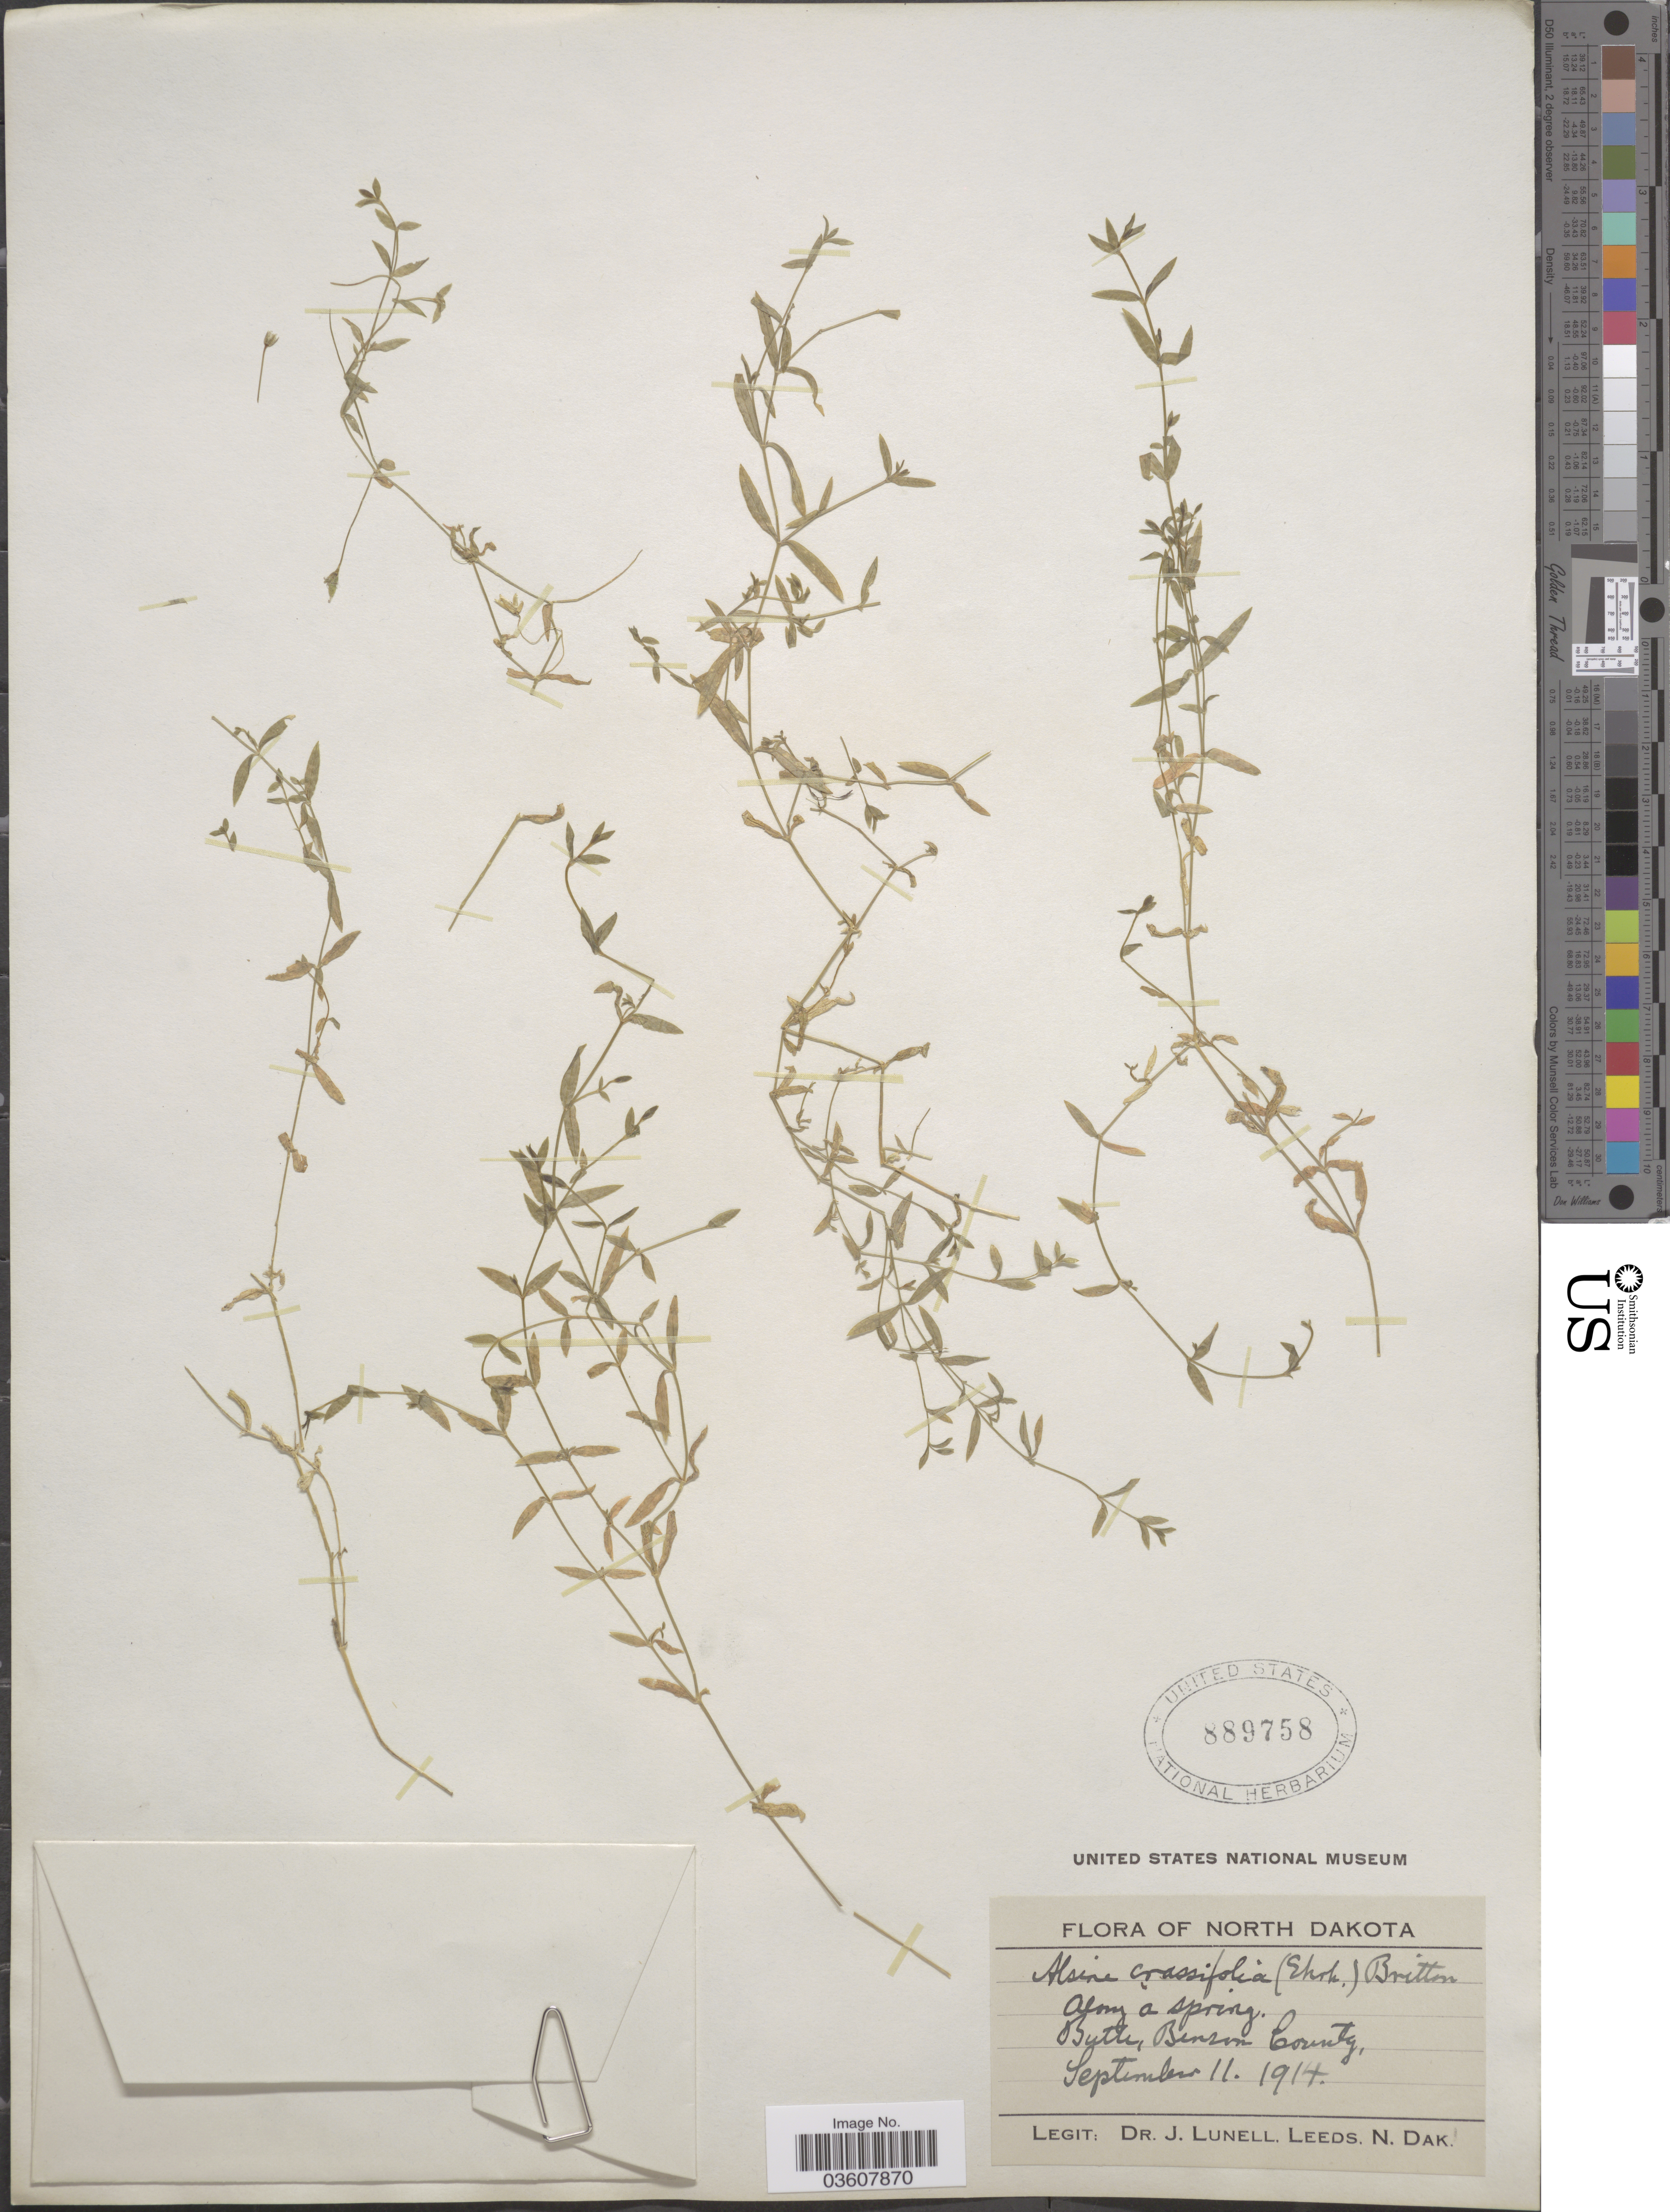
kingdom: Plantae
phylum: Tracheophyta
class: Magnoliopsida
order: Caryophyllales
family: Caryophyllaceae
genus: Stellaria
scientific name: Stellaria crassifolia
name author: Ehrh.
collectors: J. Lunell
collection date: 1914-09-11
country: United States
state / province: North Dakota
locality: Along a spring. Butte, Benson County.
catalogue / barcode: US 889758